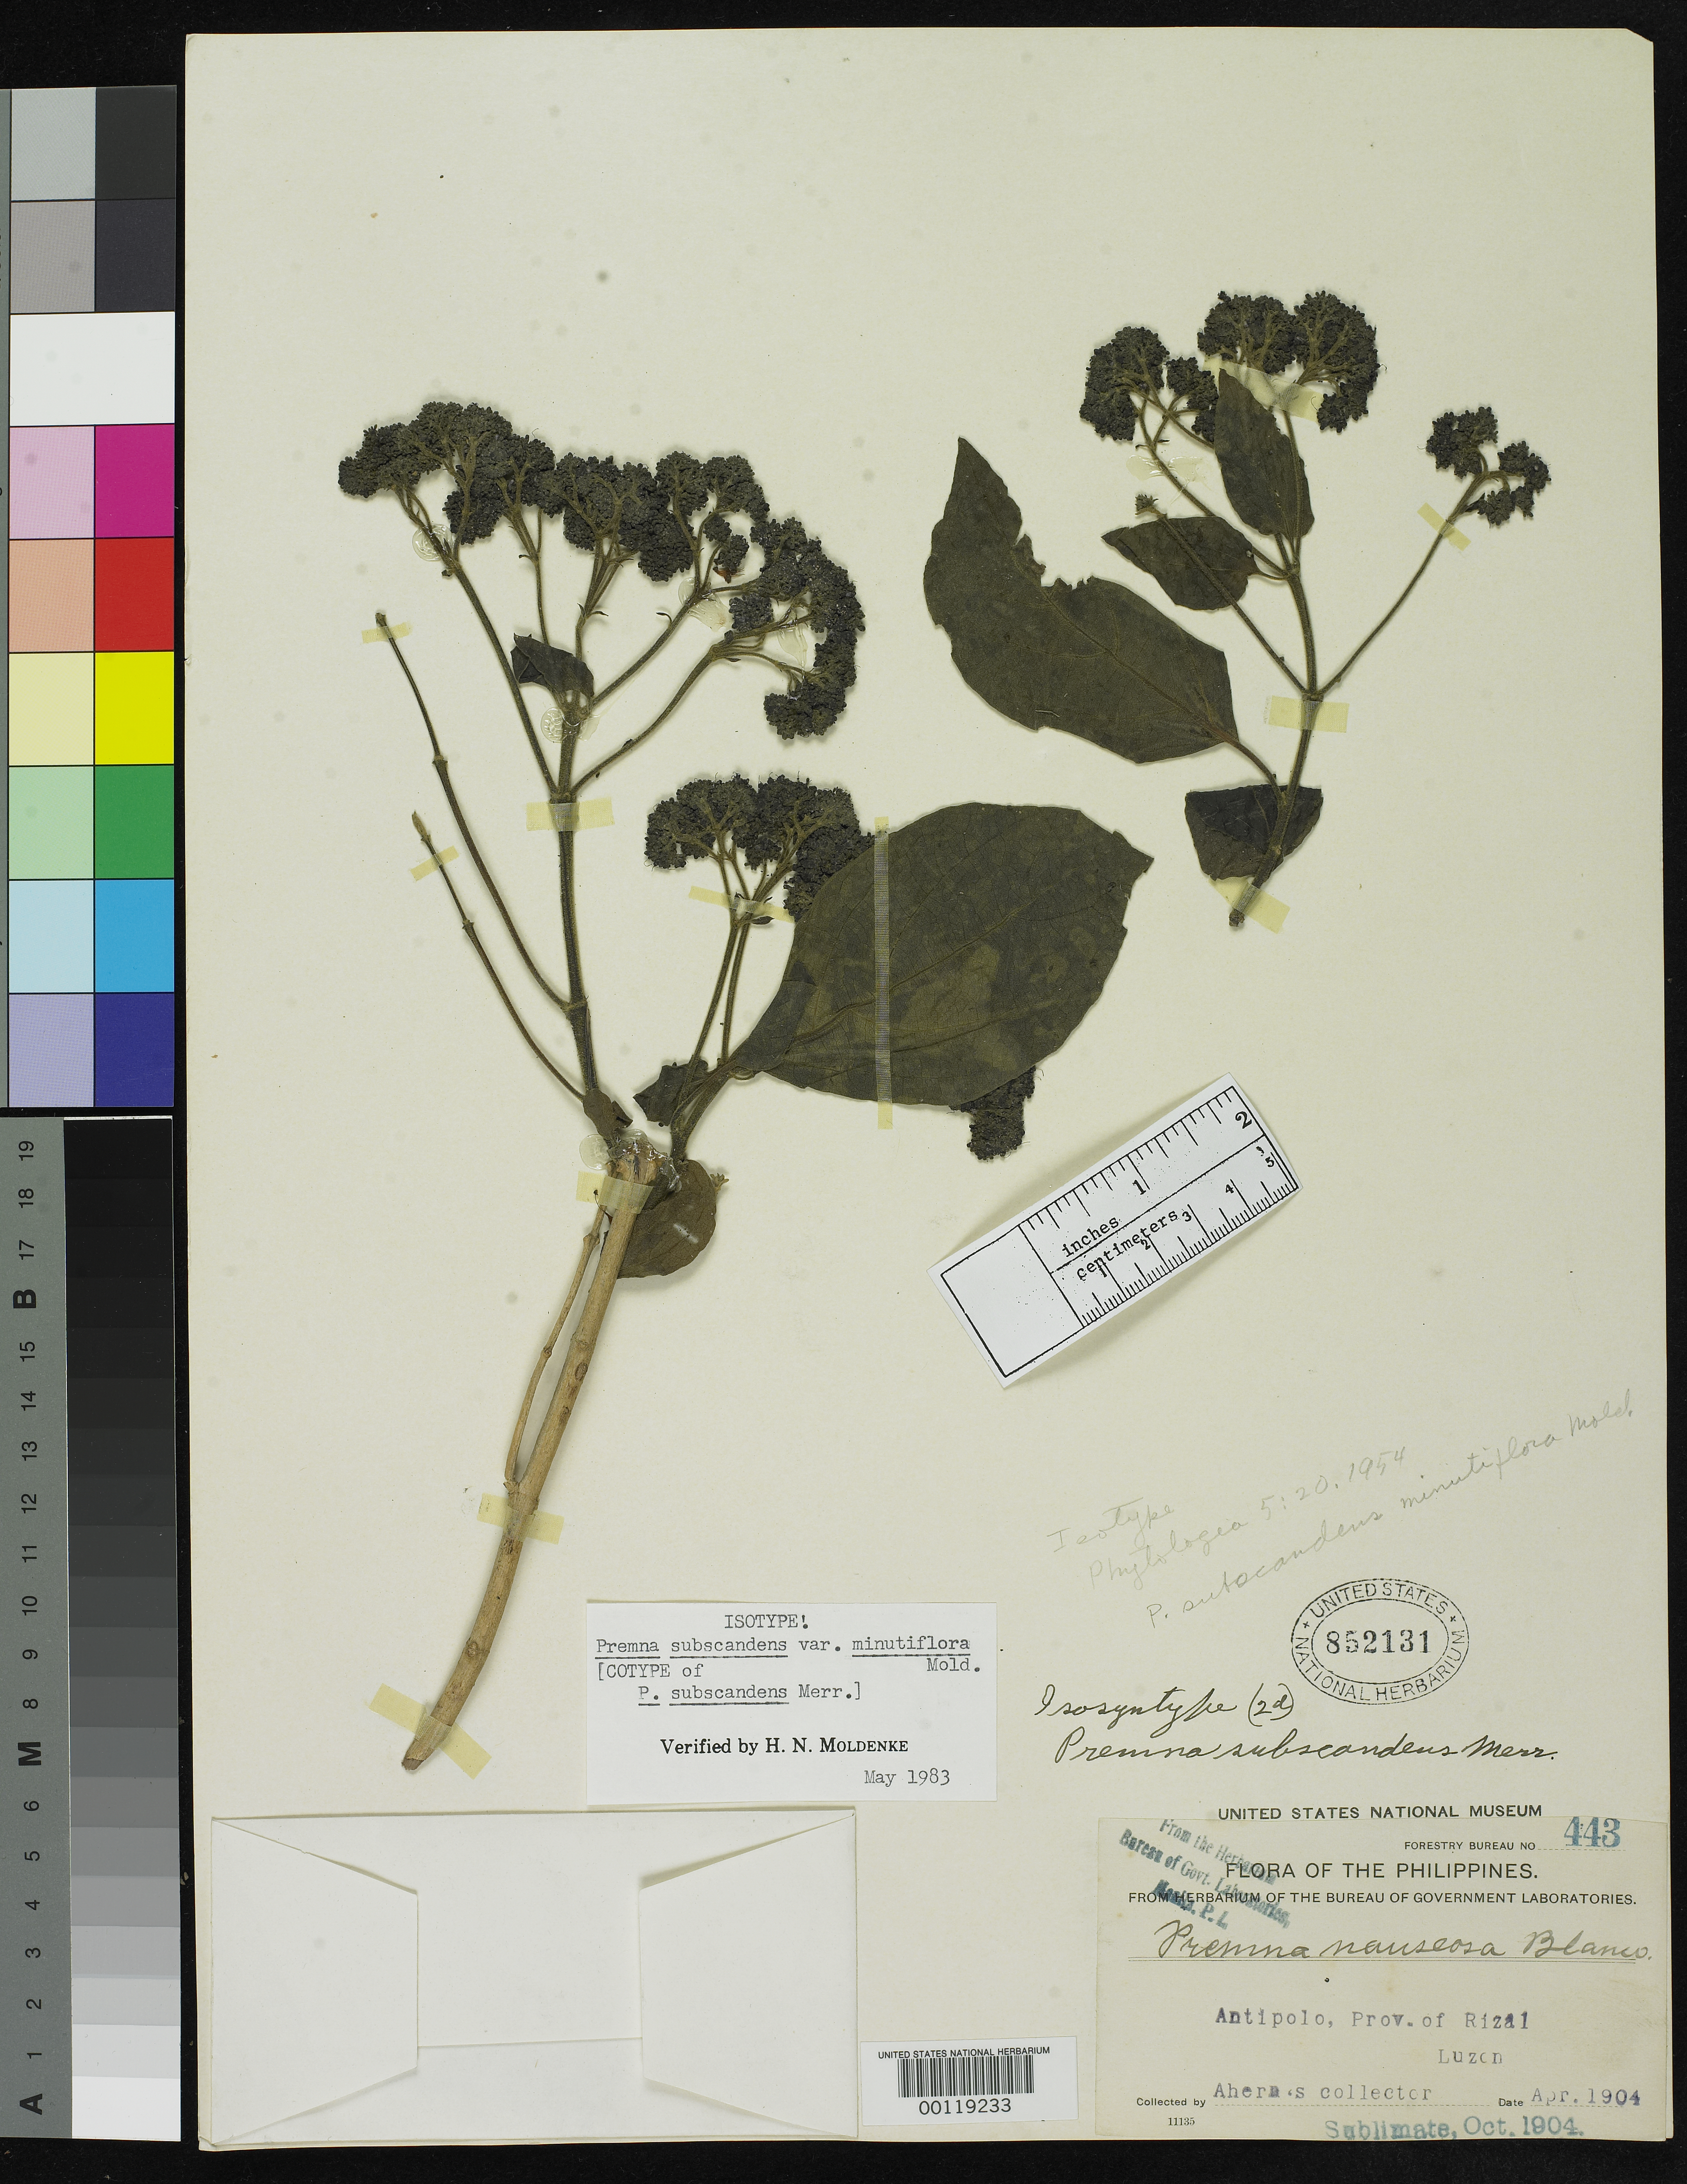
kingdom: Plantae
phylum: Tracheophyta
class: Magnoliopsida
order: Lamiales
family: Lamiaceae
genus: Premna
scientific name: Premna subscandens var. minutiflora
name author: Moldenke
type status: Isotype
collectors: Ahern's collector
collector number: For. Bur. 443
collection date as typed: Apr 1904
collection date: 1904-04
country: Philippines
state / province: Calabarzon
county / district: Rizal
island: Luzon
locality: Antipolo.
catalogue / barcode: US 852131